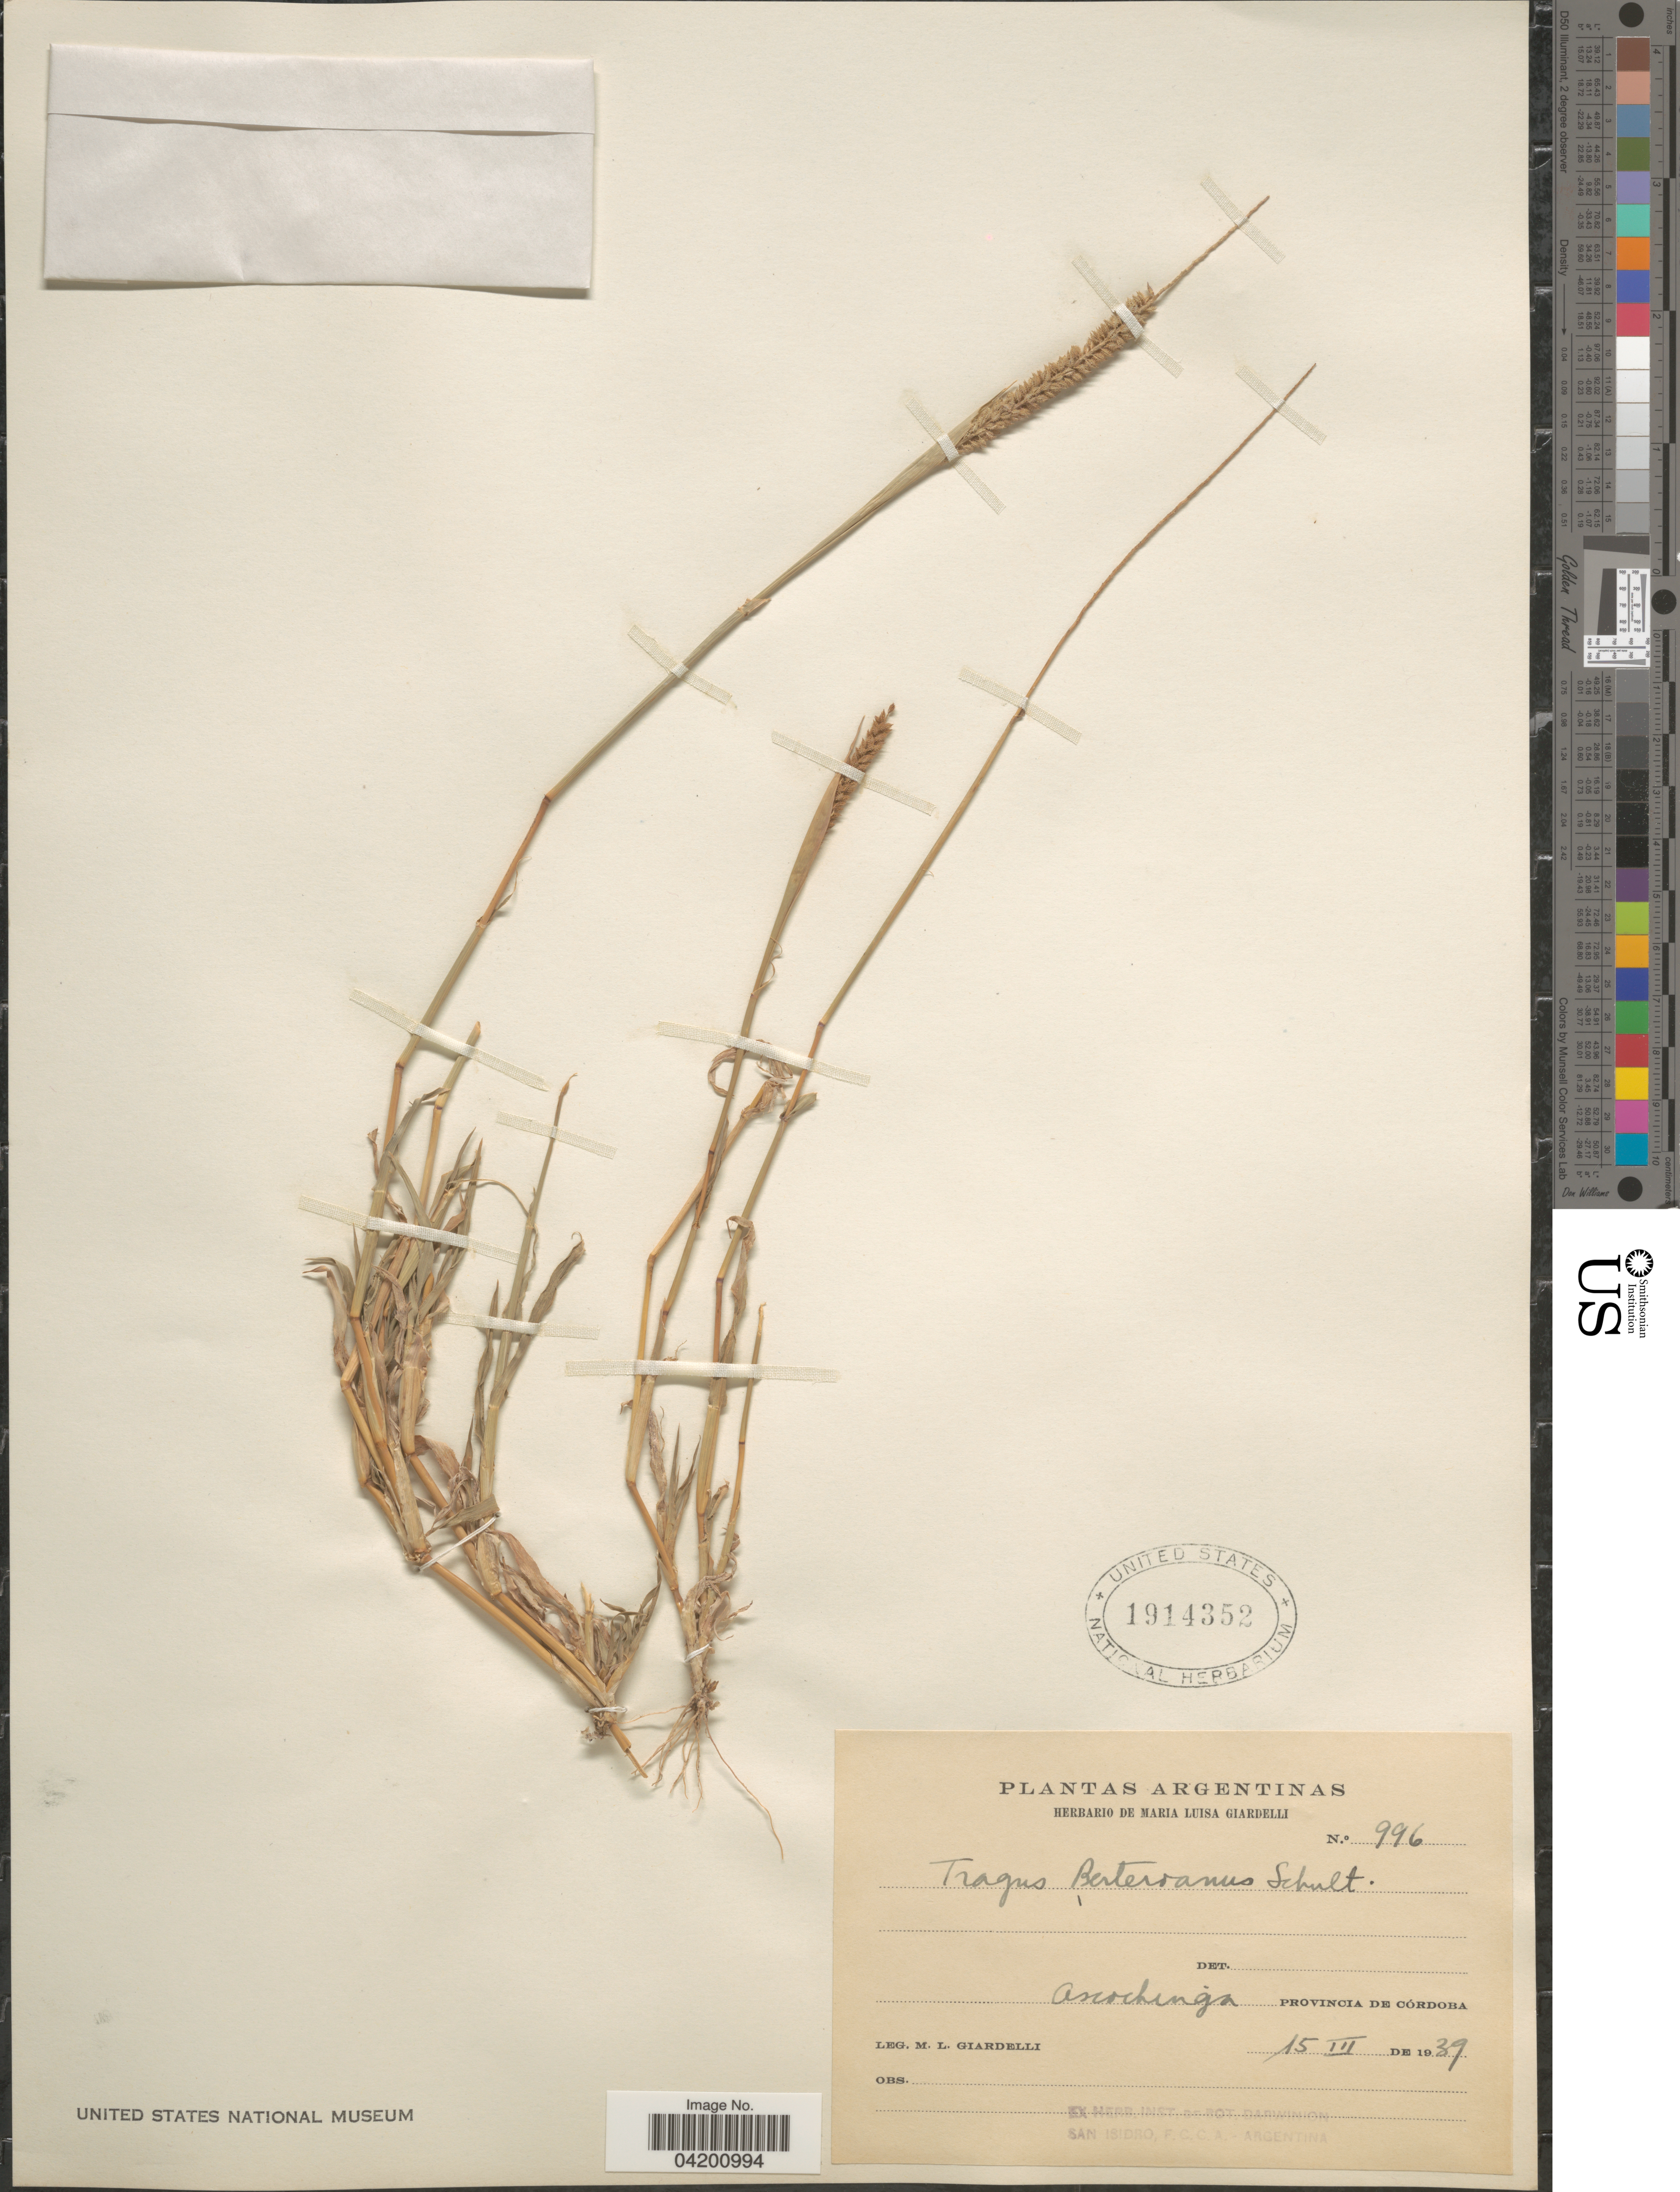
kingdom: Plantae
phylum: Tracheophyta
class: Liliopsida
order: Poales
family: Poaceae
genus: Tragus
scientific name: Tragus berteronianus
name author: Schult.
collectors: M. Giardelli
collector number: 996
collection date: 1939-03-15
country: Argentina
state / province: Cordoba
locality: Anochinga.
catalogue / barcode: US 1914352